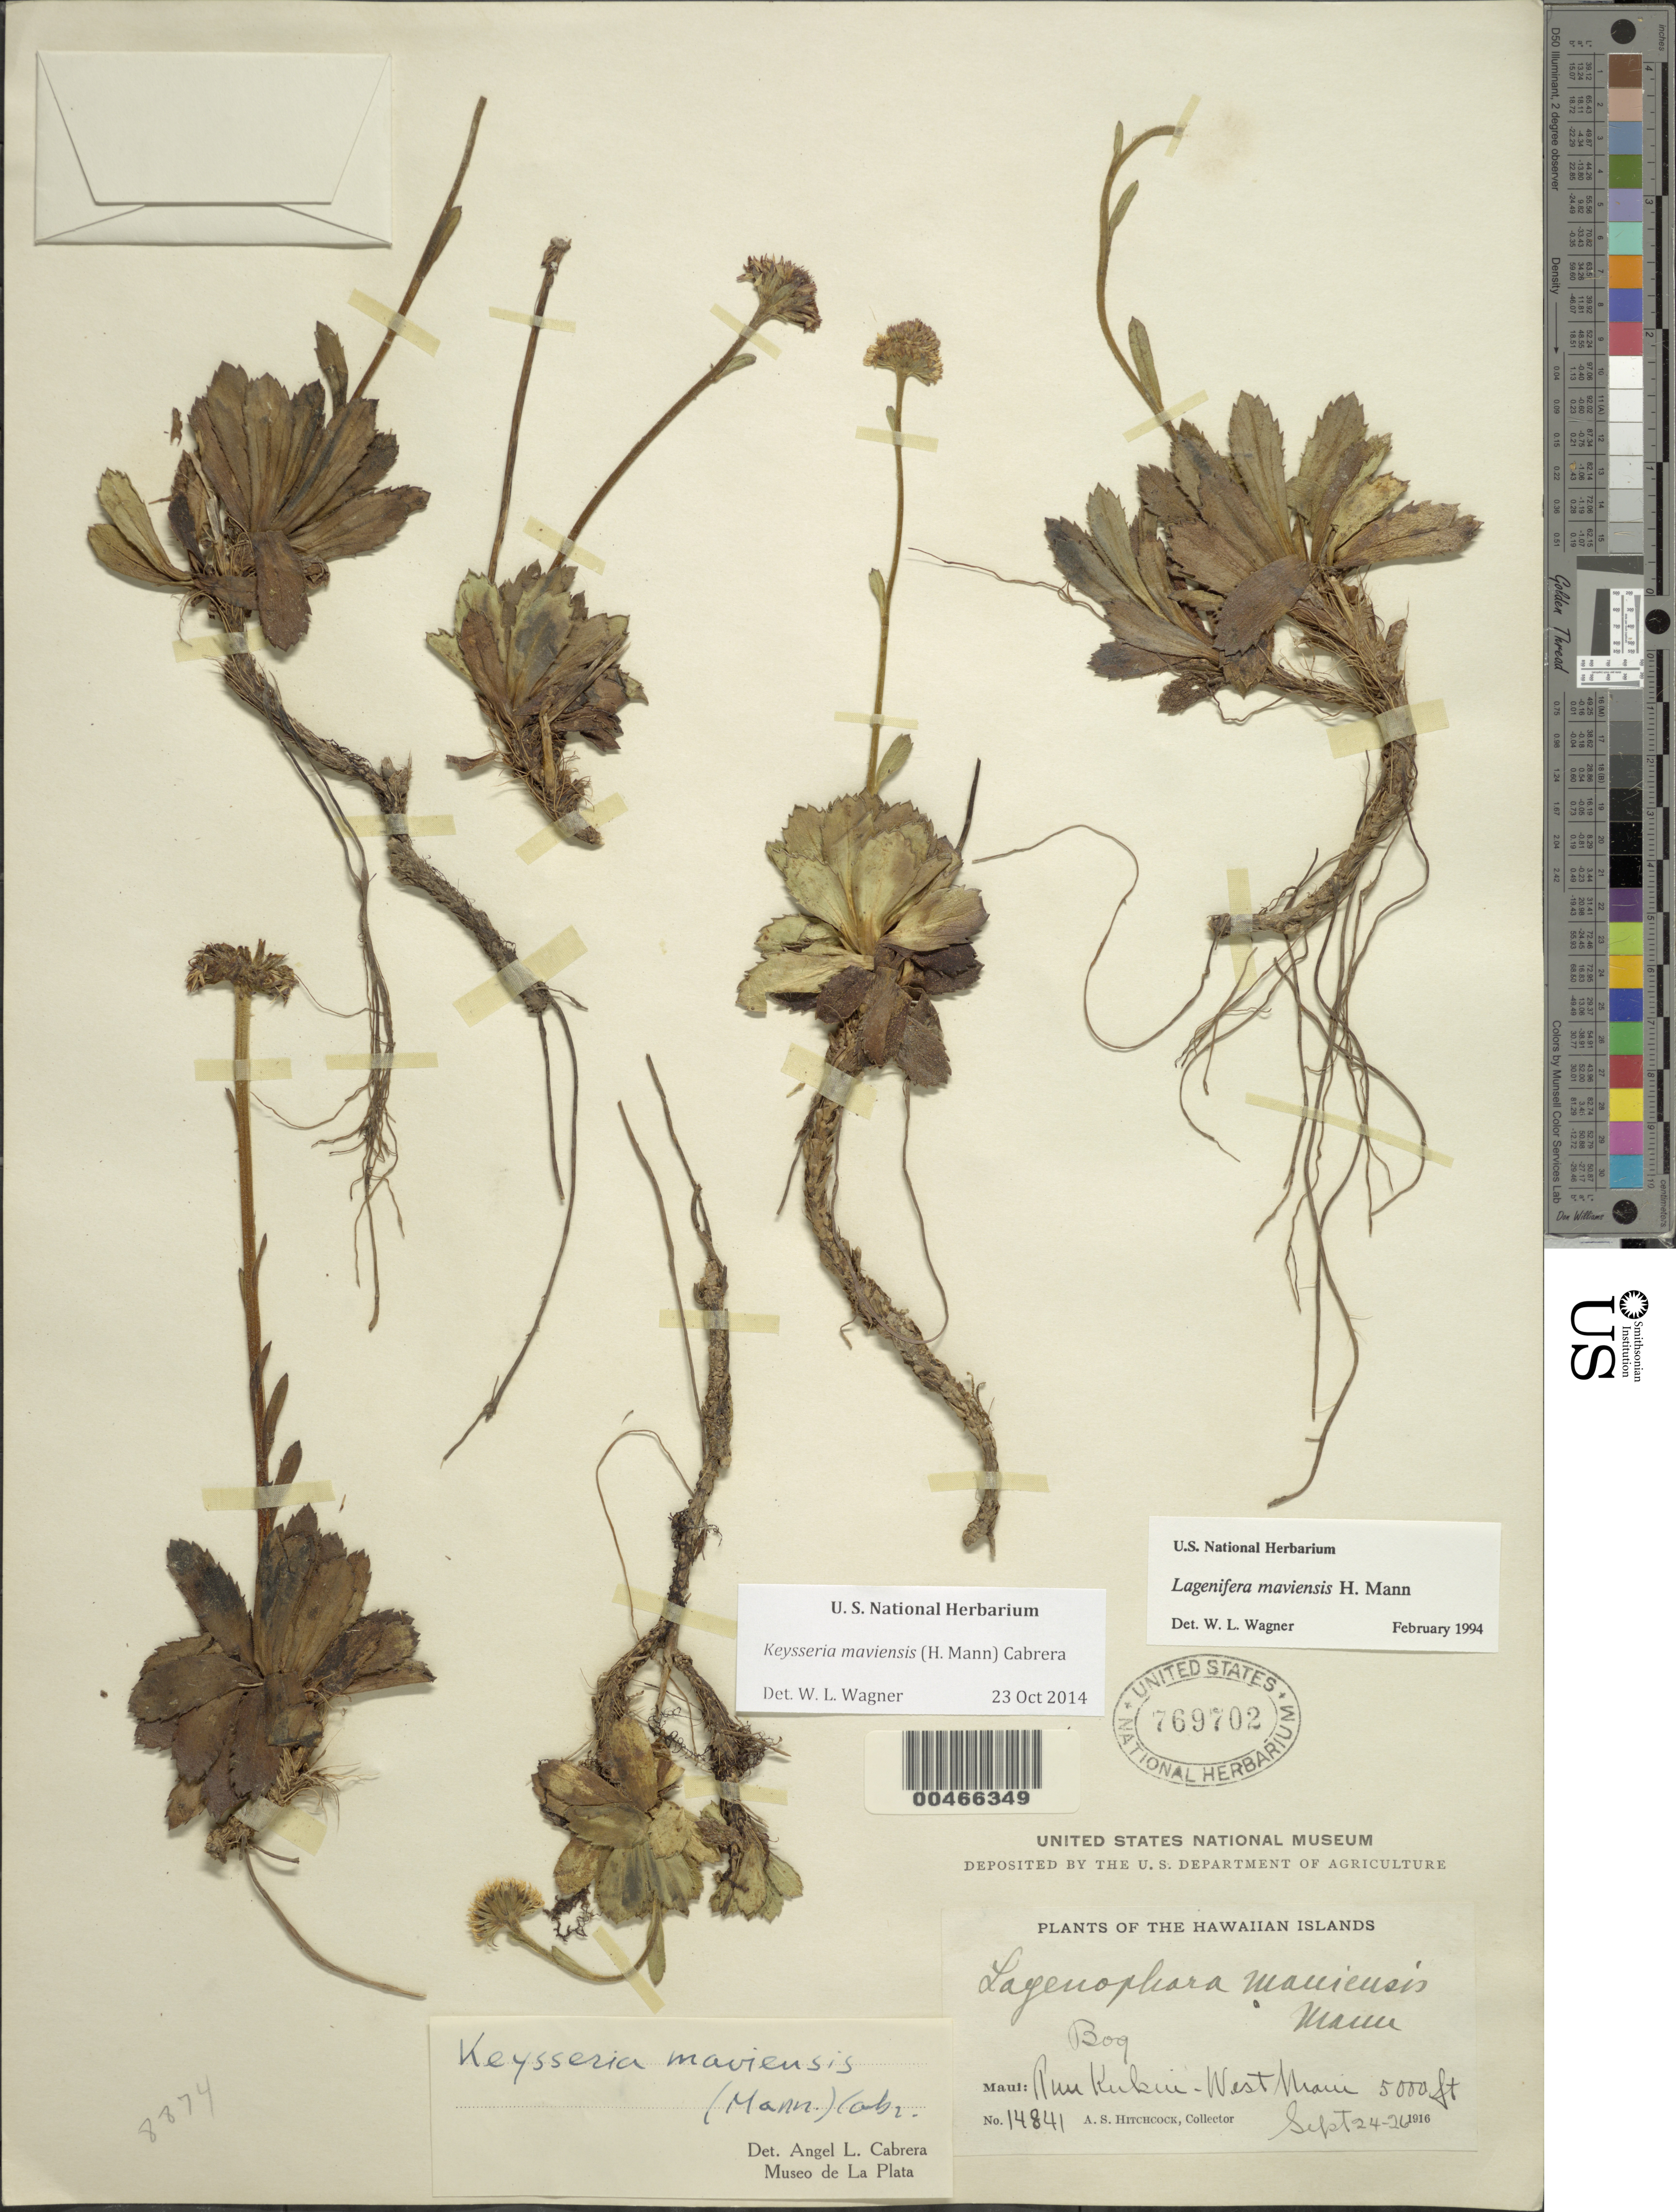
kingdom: Plantae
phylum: Tracheophyta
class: Magnoliopsida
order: Asterales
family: Asteraceae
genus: Keysseria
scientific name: Keysseria maviensis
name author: (H. Mann) Cabrera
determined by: Wagner, W. L., (BOT), Smithsonian Institution - National Museum of Natural History (UNITED STATES)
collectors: A. S. Hitchcock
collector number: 14841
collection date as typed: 24 Sep 1916 to 26 Sep 1916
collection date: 1916-09-24/1916-09-26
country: United States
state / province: Hawaii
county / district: Maui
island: Maui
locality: Puu Kukui-W Maui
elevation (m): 1524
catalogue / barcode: US 769702